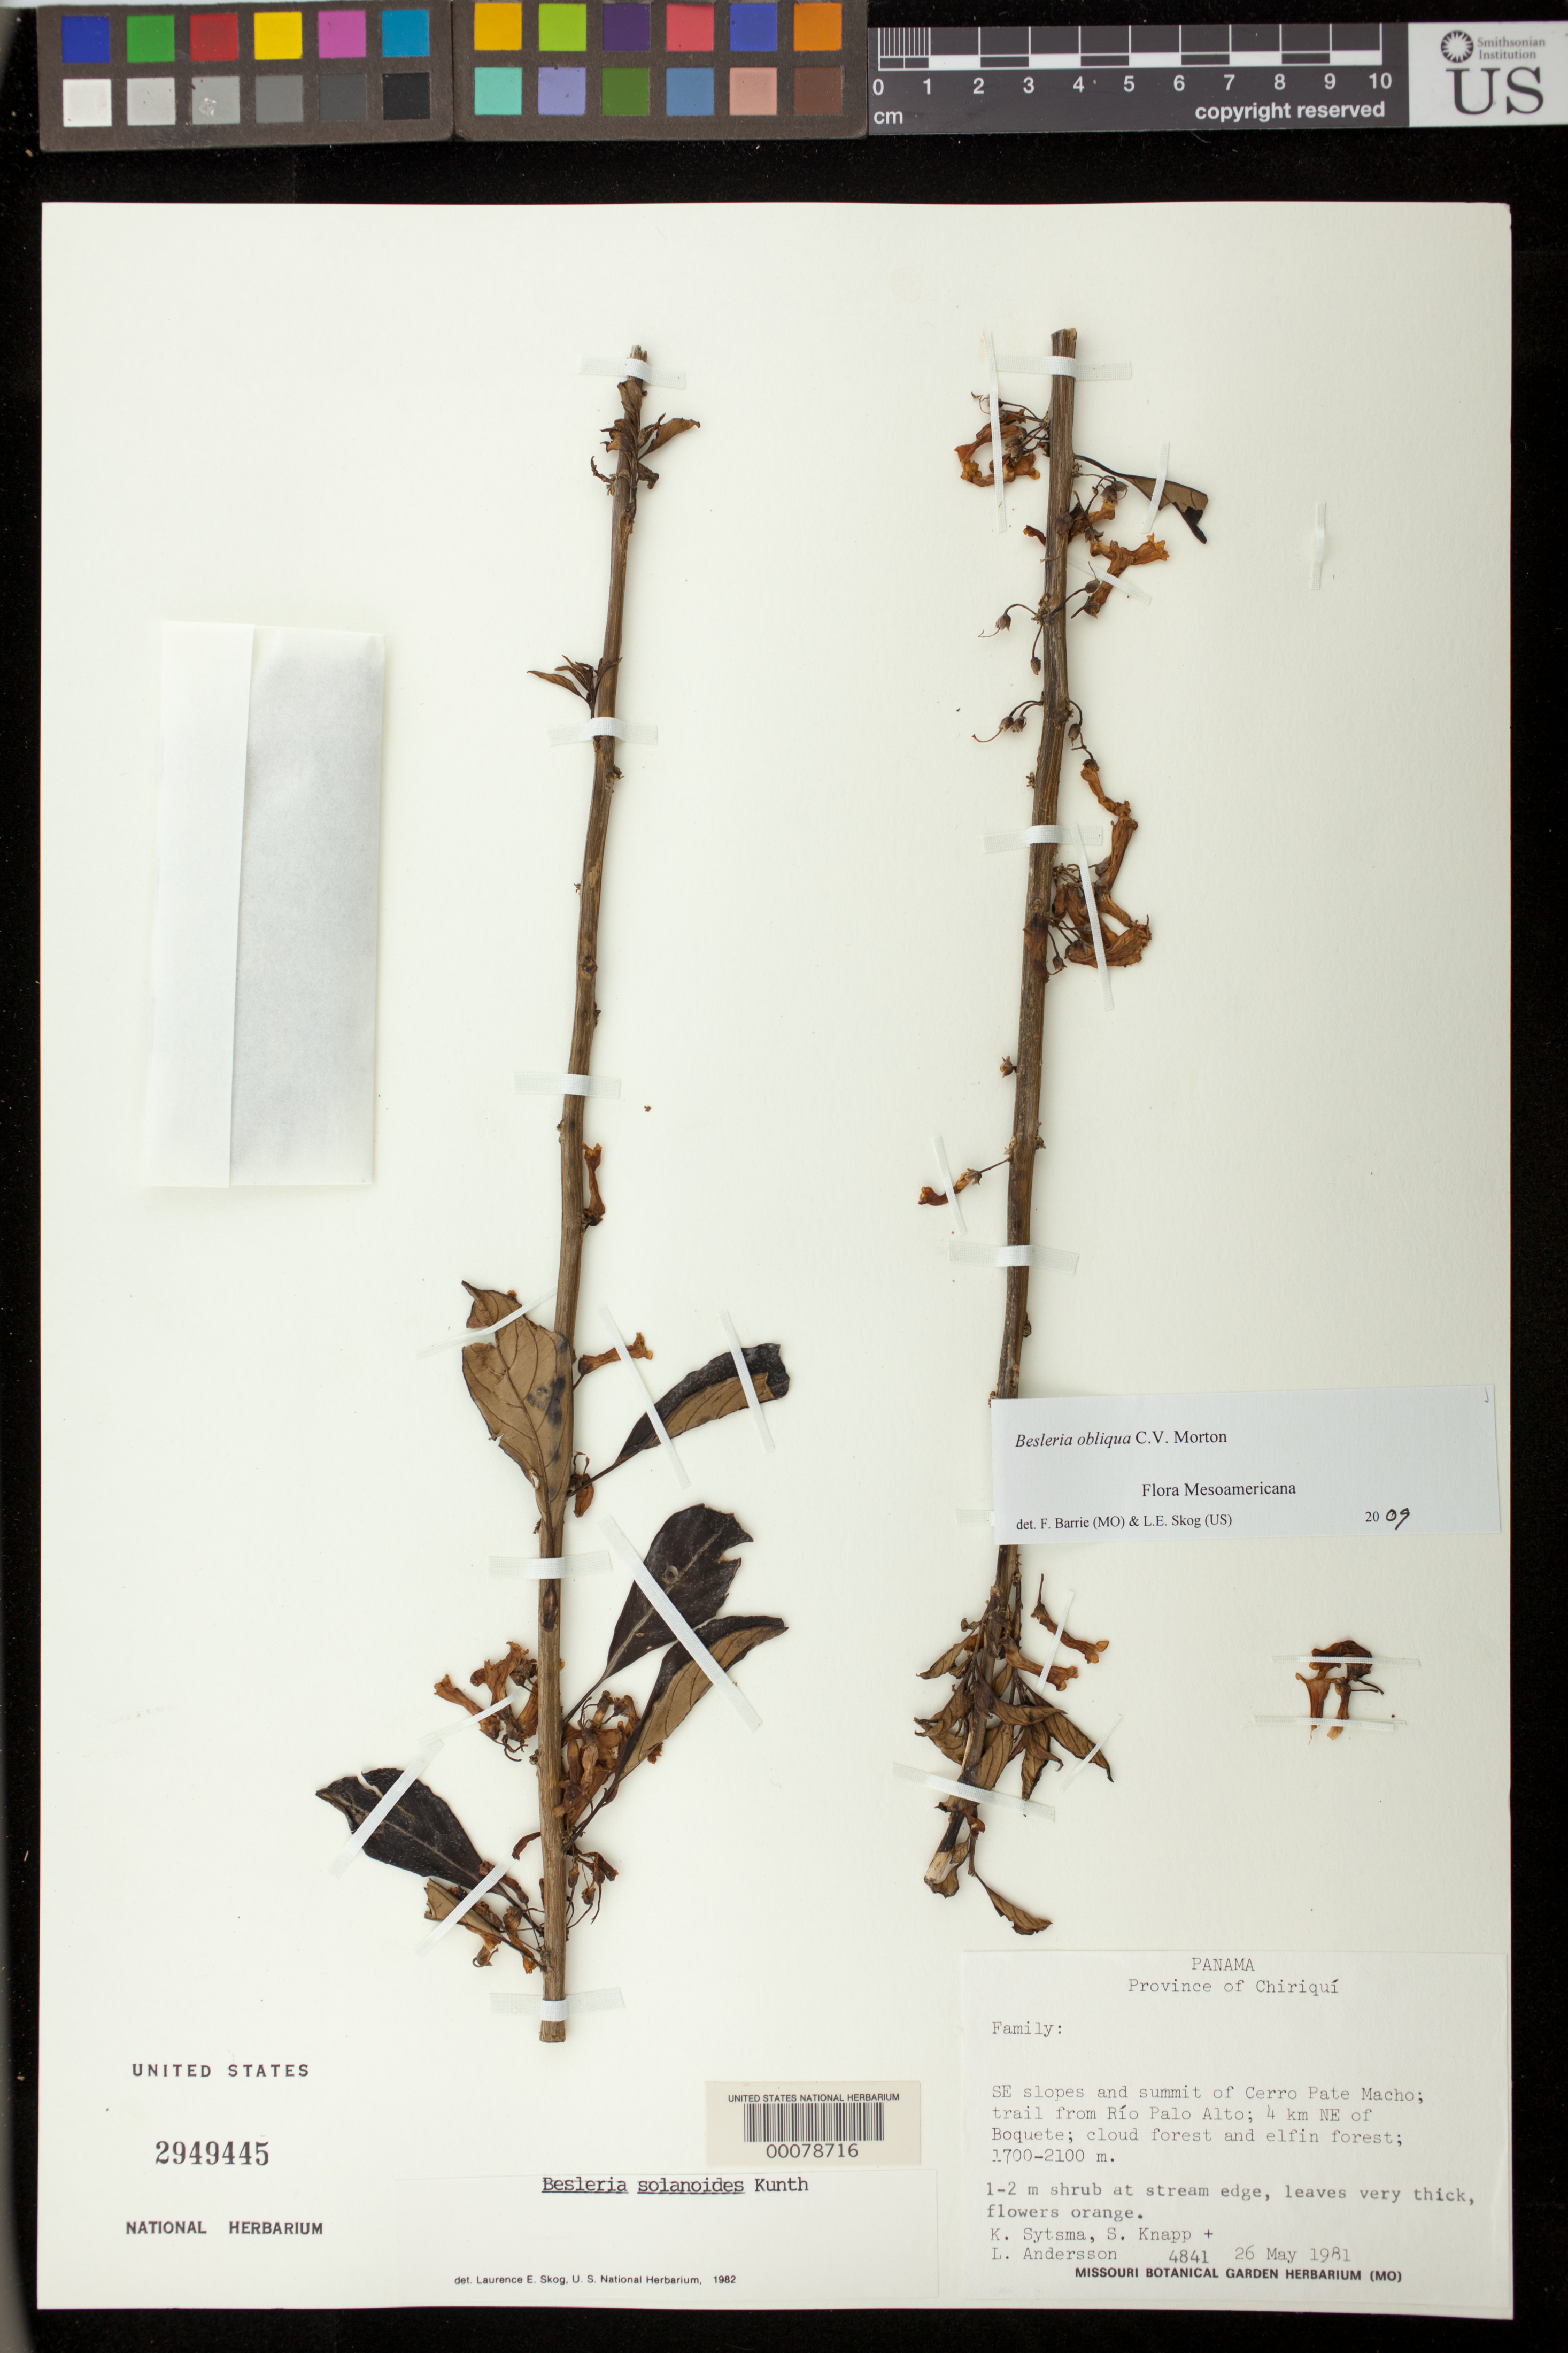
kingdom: Plantae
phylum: Tracheophyta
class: Magnoliopsida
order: Lamiales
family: Gesneriaceae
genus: Besleria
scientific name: Besleria obliqua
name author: C.V. Morton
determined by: Barrie, F. R.; Skog, Laurence E.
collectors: K. J. Sytsma, S. Knapp & L. Andersson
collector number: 4841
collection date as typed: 26 May 1981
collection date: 1981-05-26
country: Panama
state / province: Chiriquí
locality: SE slopes and summit of Cerro Pate Macho, trail from Rio Palo Alto, 4 km NE of Boquete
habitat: Cloud forest and elfin forest; at stream edge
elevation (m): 1700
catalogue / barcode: US 2949445